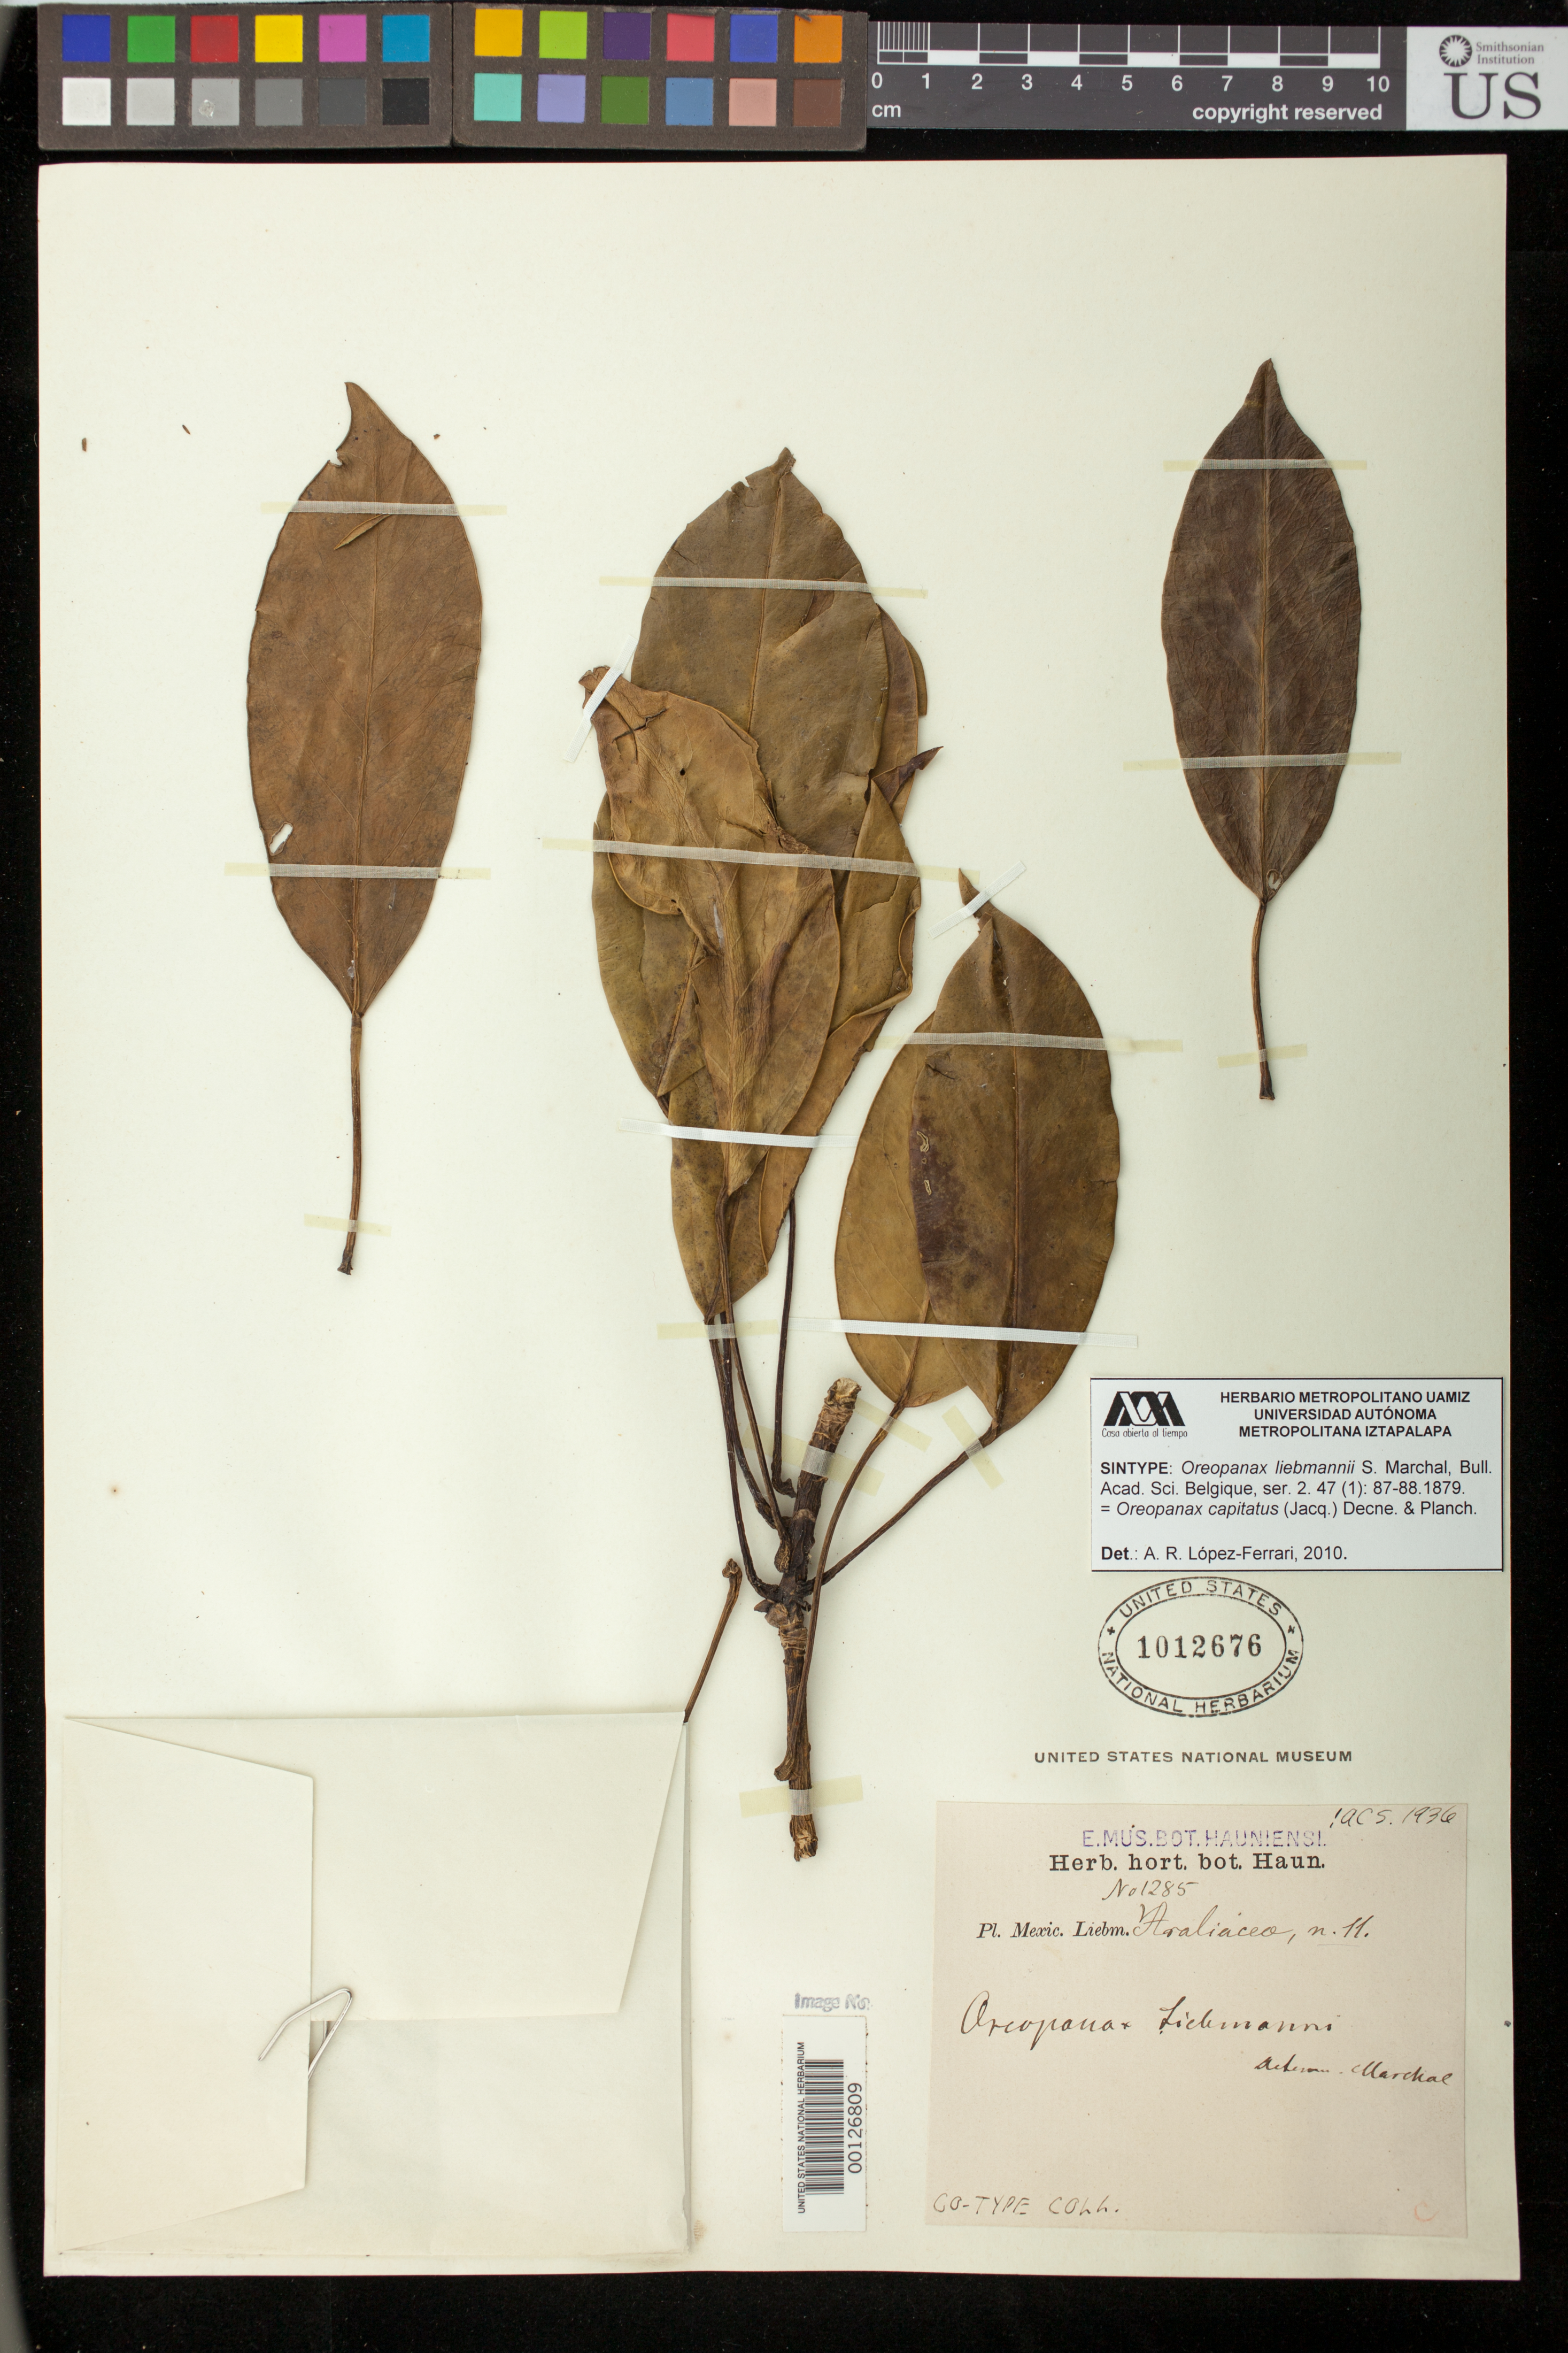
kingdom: Plantae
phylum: Tracheophyta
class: Magnoliopsida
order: Apiales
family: Araliaceae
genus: Oreopanax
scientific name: Oreopanax liebmannii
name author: Marchal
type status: Syntype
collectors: F. M. Liebmann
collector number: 11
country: Mexico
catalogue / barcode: US 1012676